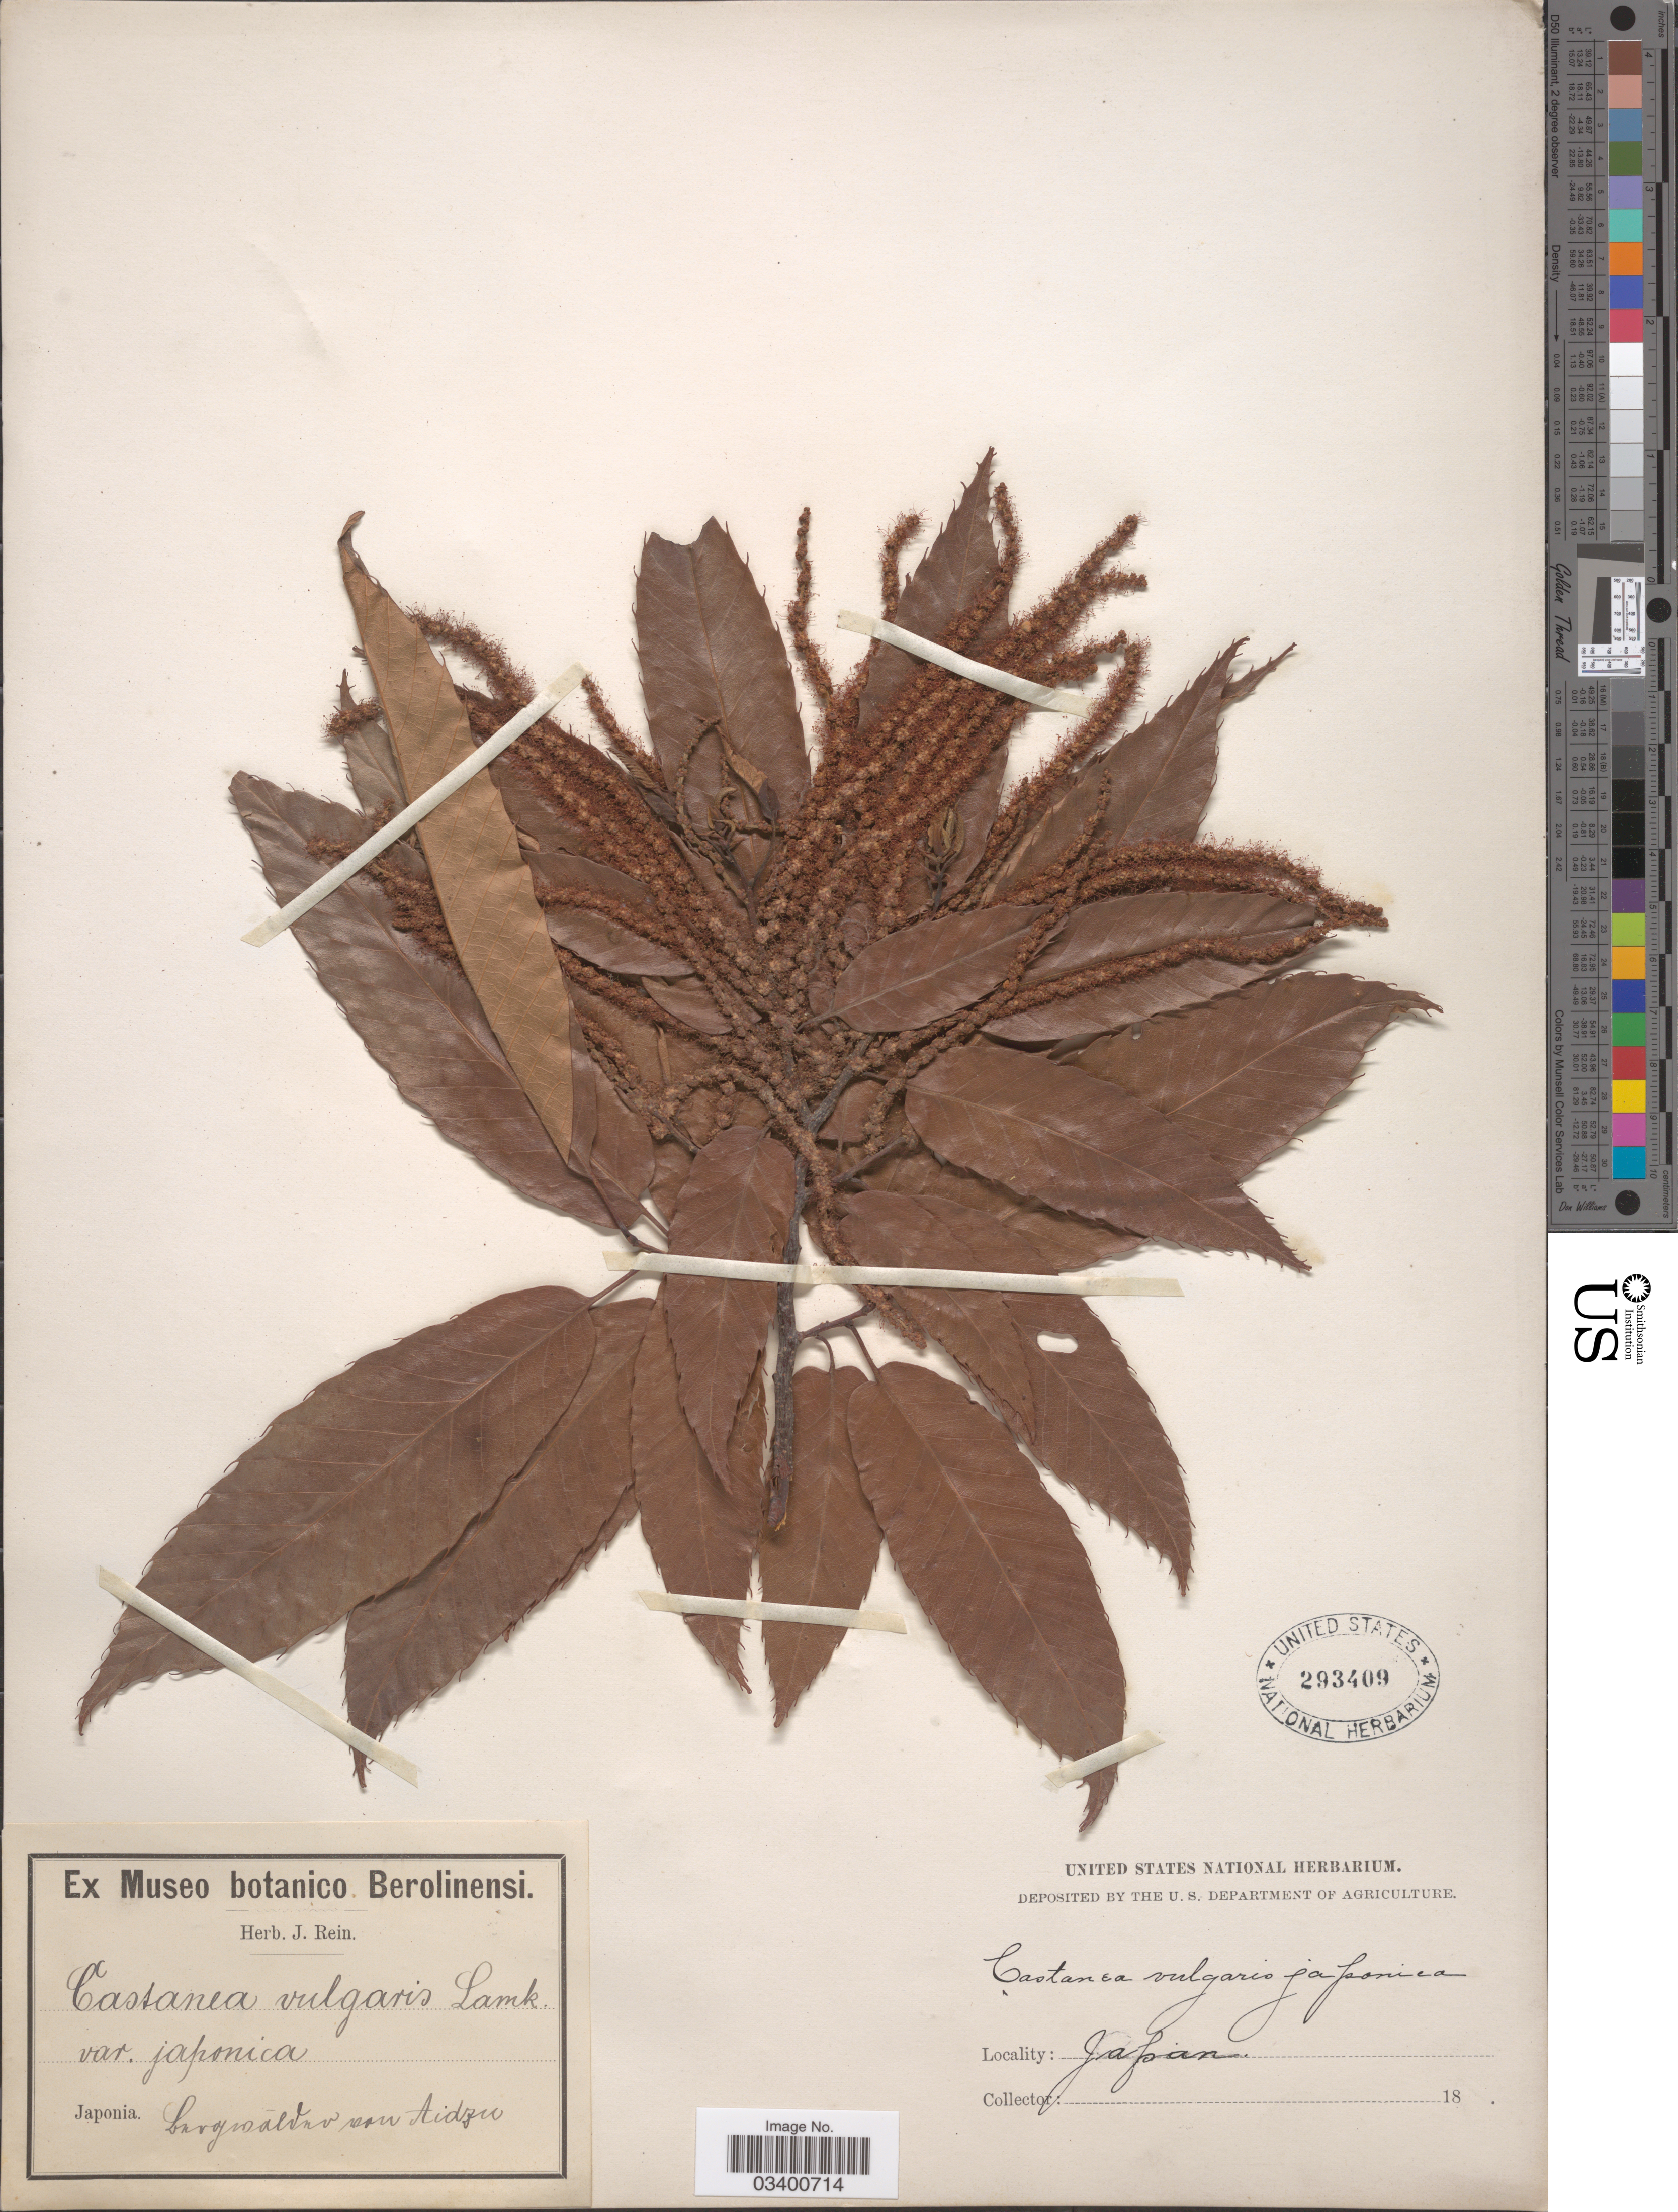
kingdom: Plantae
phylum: Tracheophyta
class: Magnoliopsida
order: Fagales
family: Fagaceae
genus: Castanea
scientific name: Castanea crenata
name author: Siebold & Zucc.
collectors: ex herb. J. Rein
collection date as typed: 18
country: Japan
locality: Sargwalden van Aidzu. [interpreted]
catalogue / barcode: US 293409